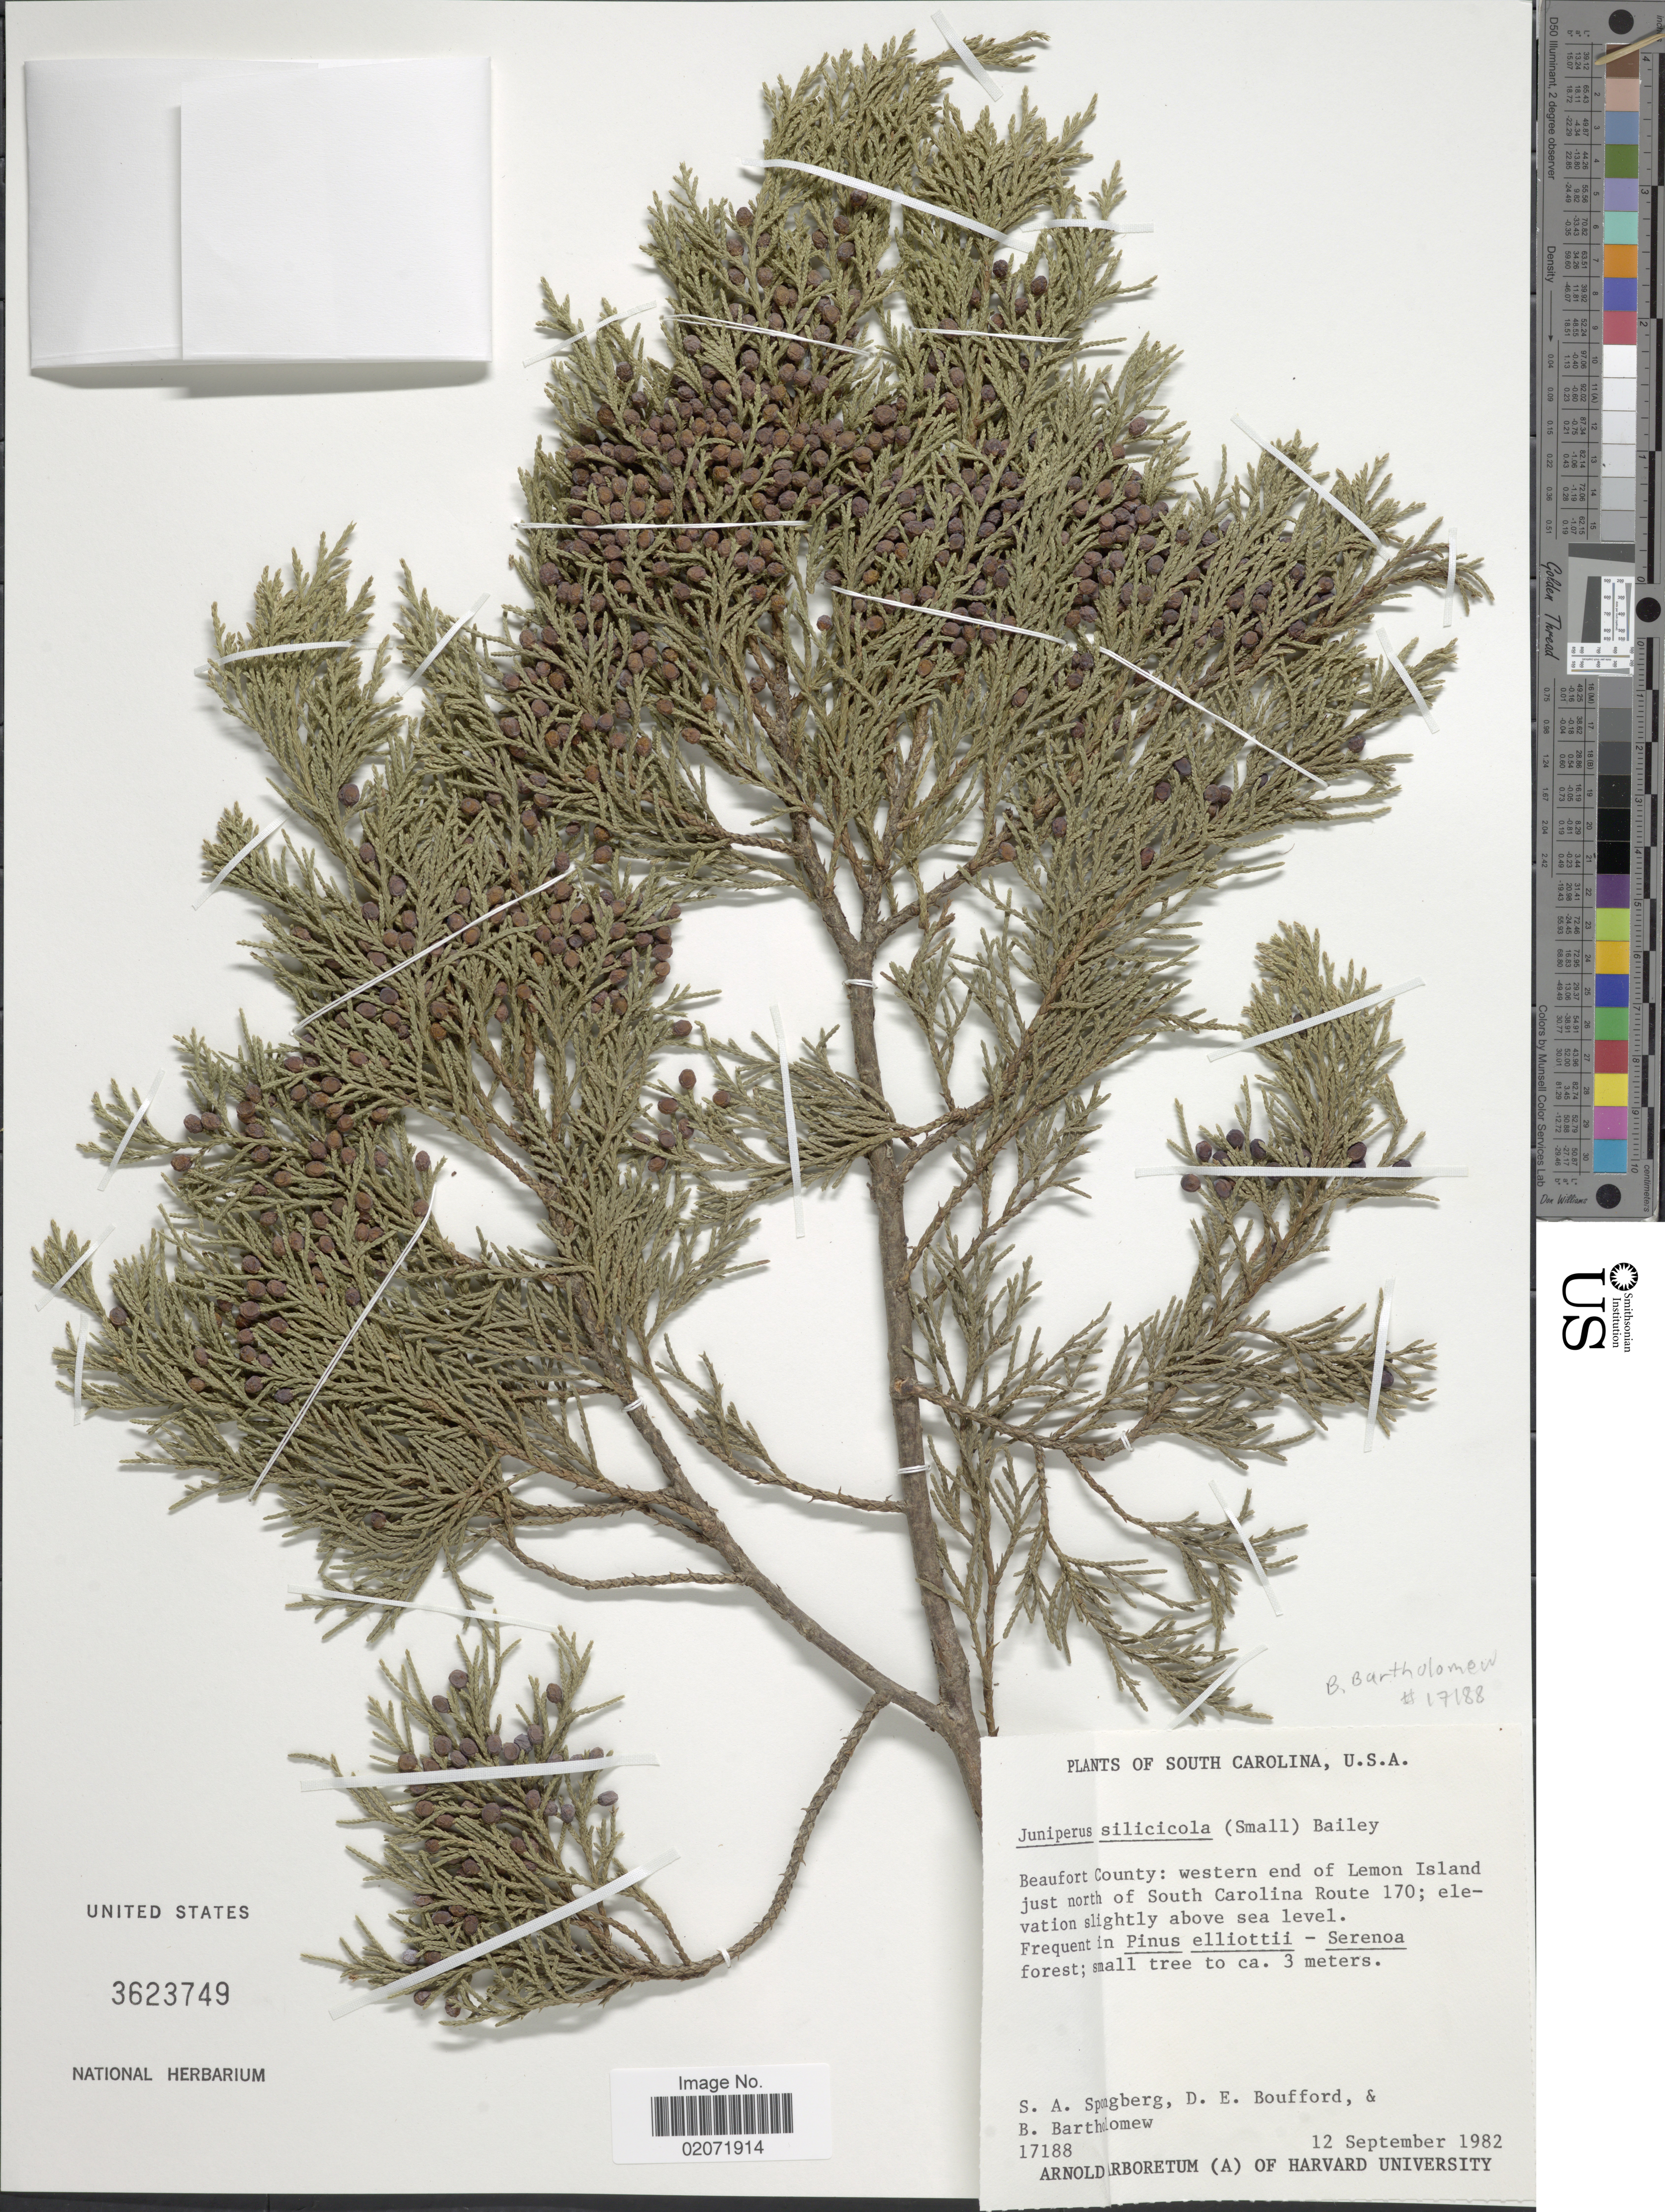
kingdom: Plantae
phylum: Tracheophyta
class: Pinopsida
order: Pinales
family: Cupressaceae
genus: Juniperus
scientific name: Juniperus silicicola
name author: (Small) L.H. Bailey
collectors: S. A.Spongberg, D. E. Boufford & B. Bartholomew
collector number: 17188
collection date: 1982-09-12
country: United States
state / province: South Carolina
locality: Beaufort County: western end of Lemon island just north of South Carolina Route 170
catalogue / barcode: US 3623749